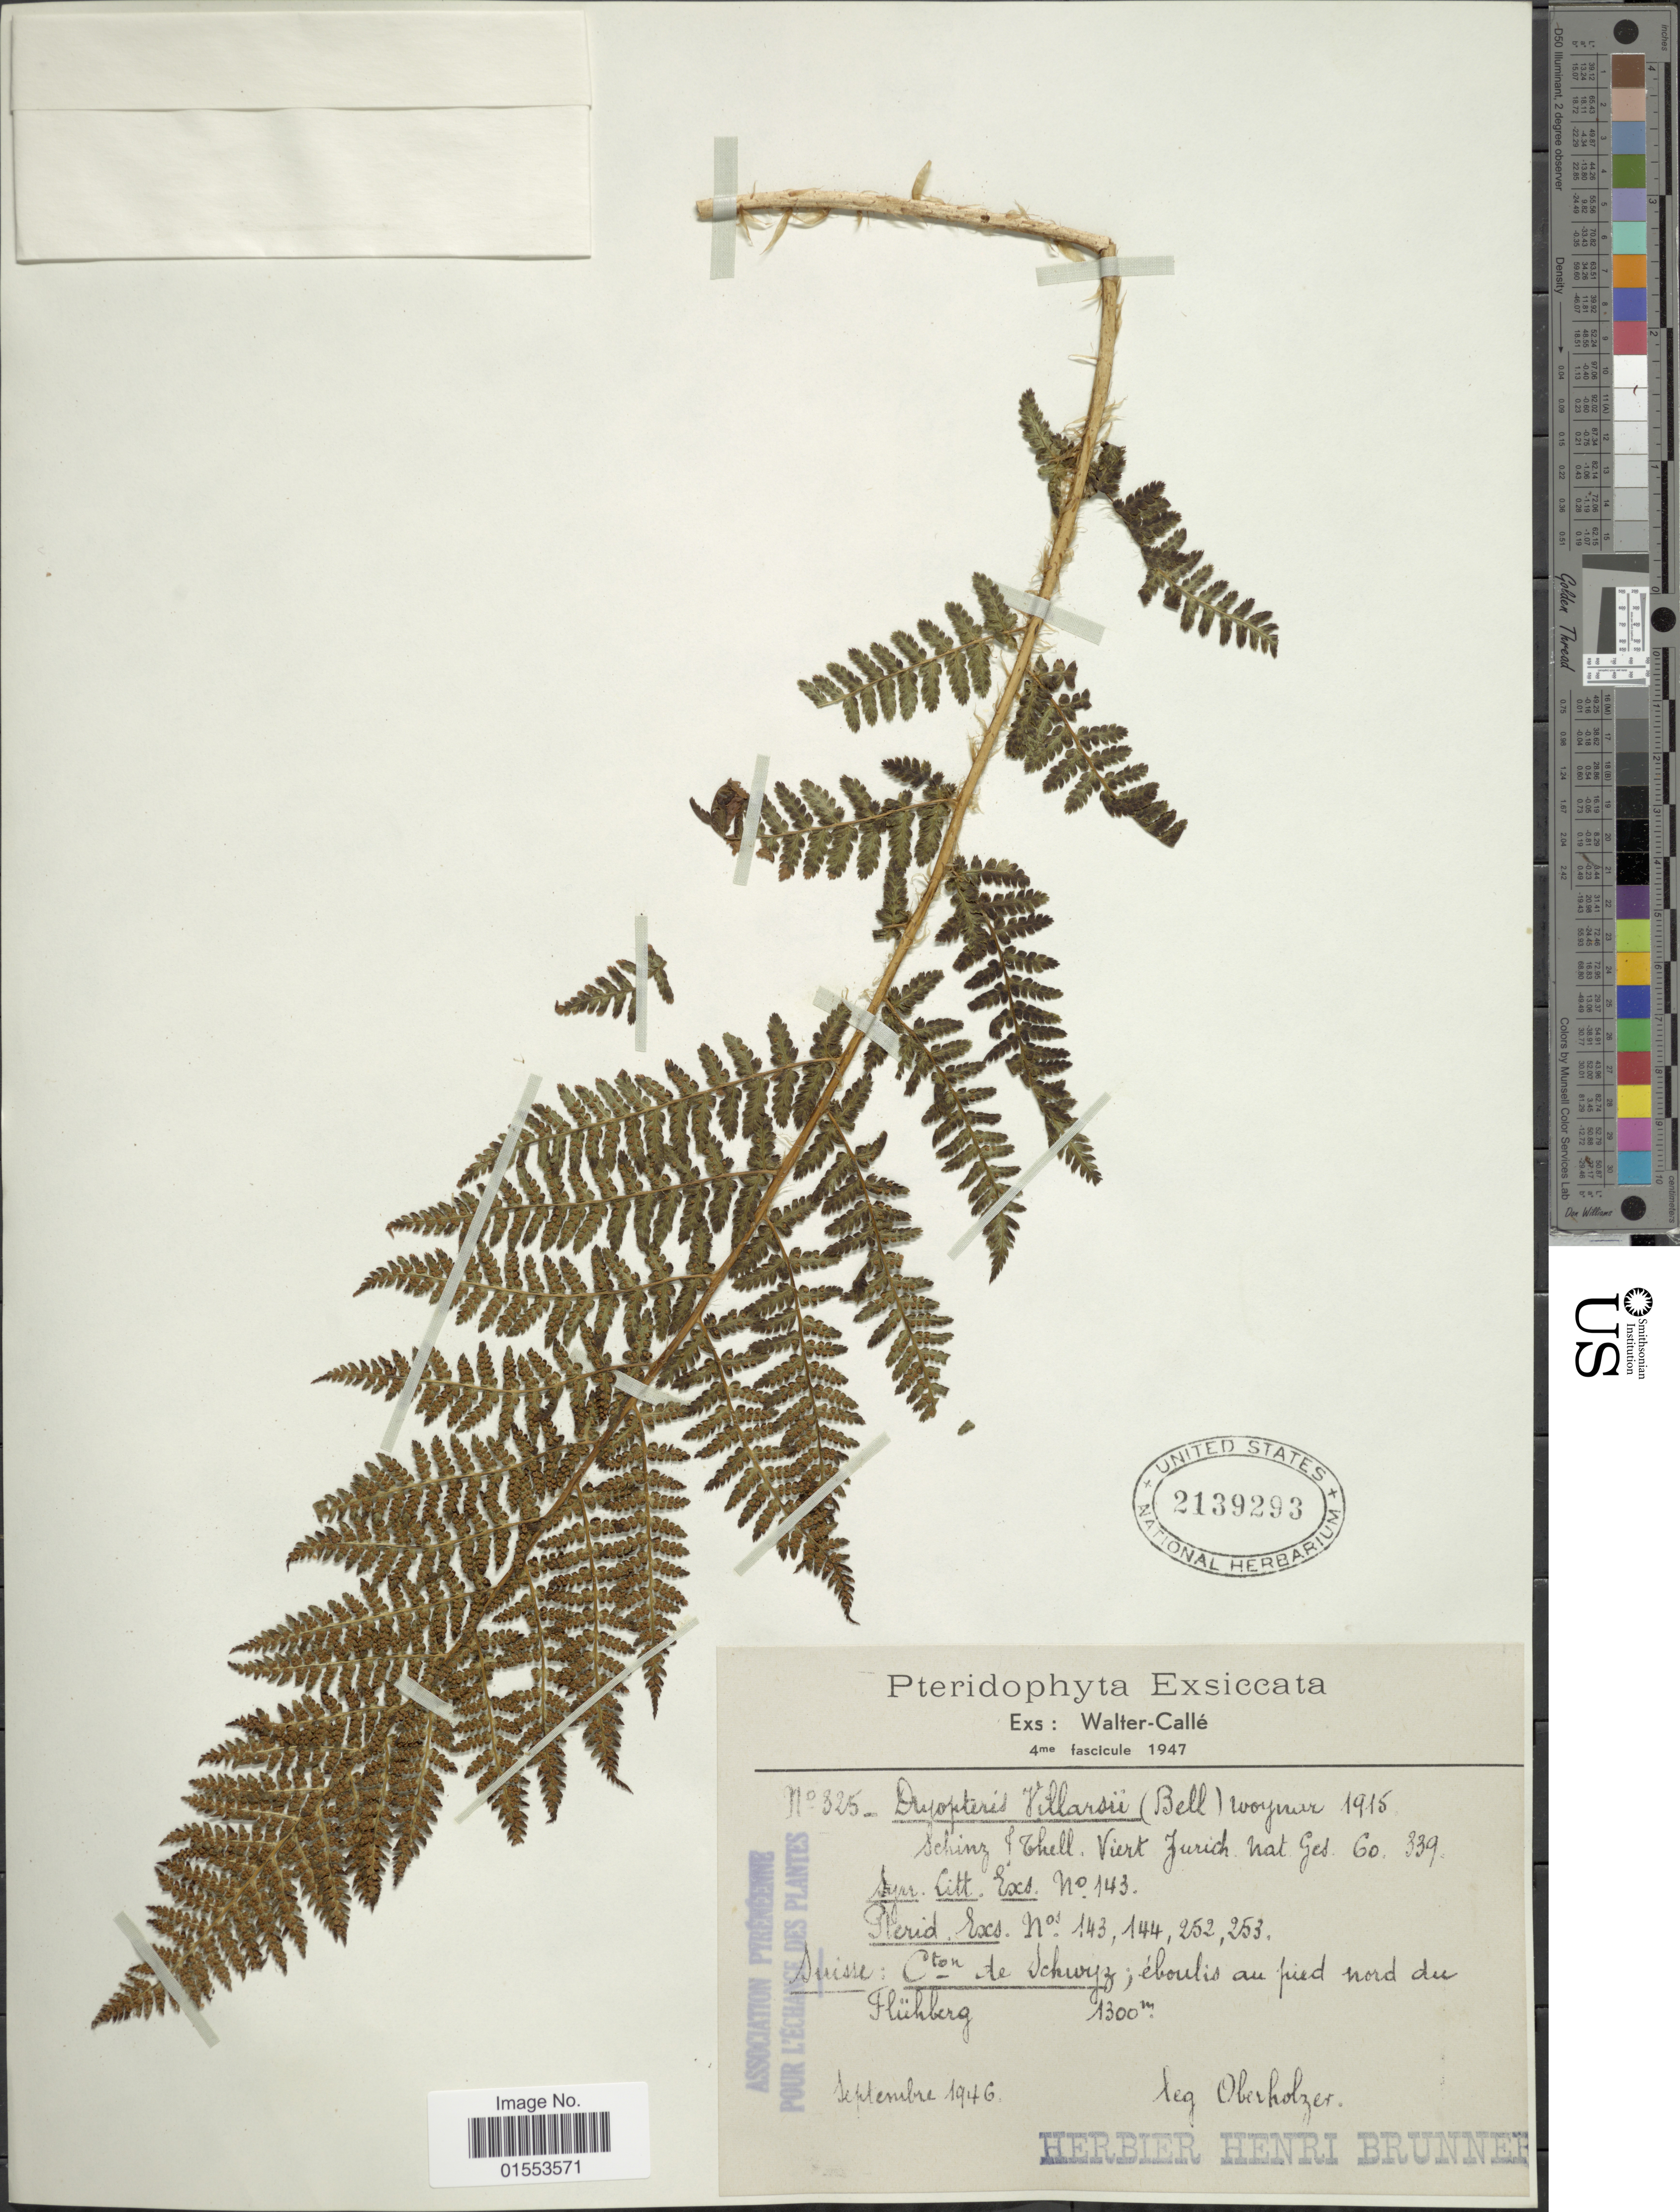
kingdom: Plantae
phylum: Tracheophyta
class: Polypodiopsida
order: Polypodiales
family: Dryopteridaceae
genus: Dryopteris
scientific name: Dryopteris rigida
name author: Underw.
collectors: Oberholzer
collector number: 325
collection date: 1946-09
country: Switzerland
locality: Suisse: Cton de Schwyz; eboulis au pied nord du Fluhberg.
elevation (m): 1300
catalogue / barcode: US 2139293